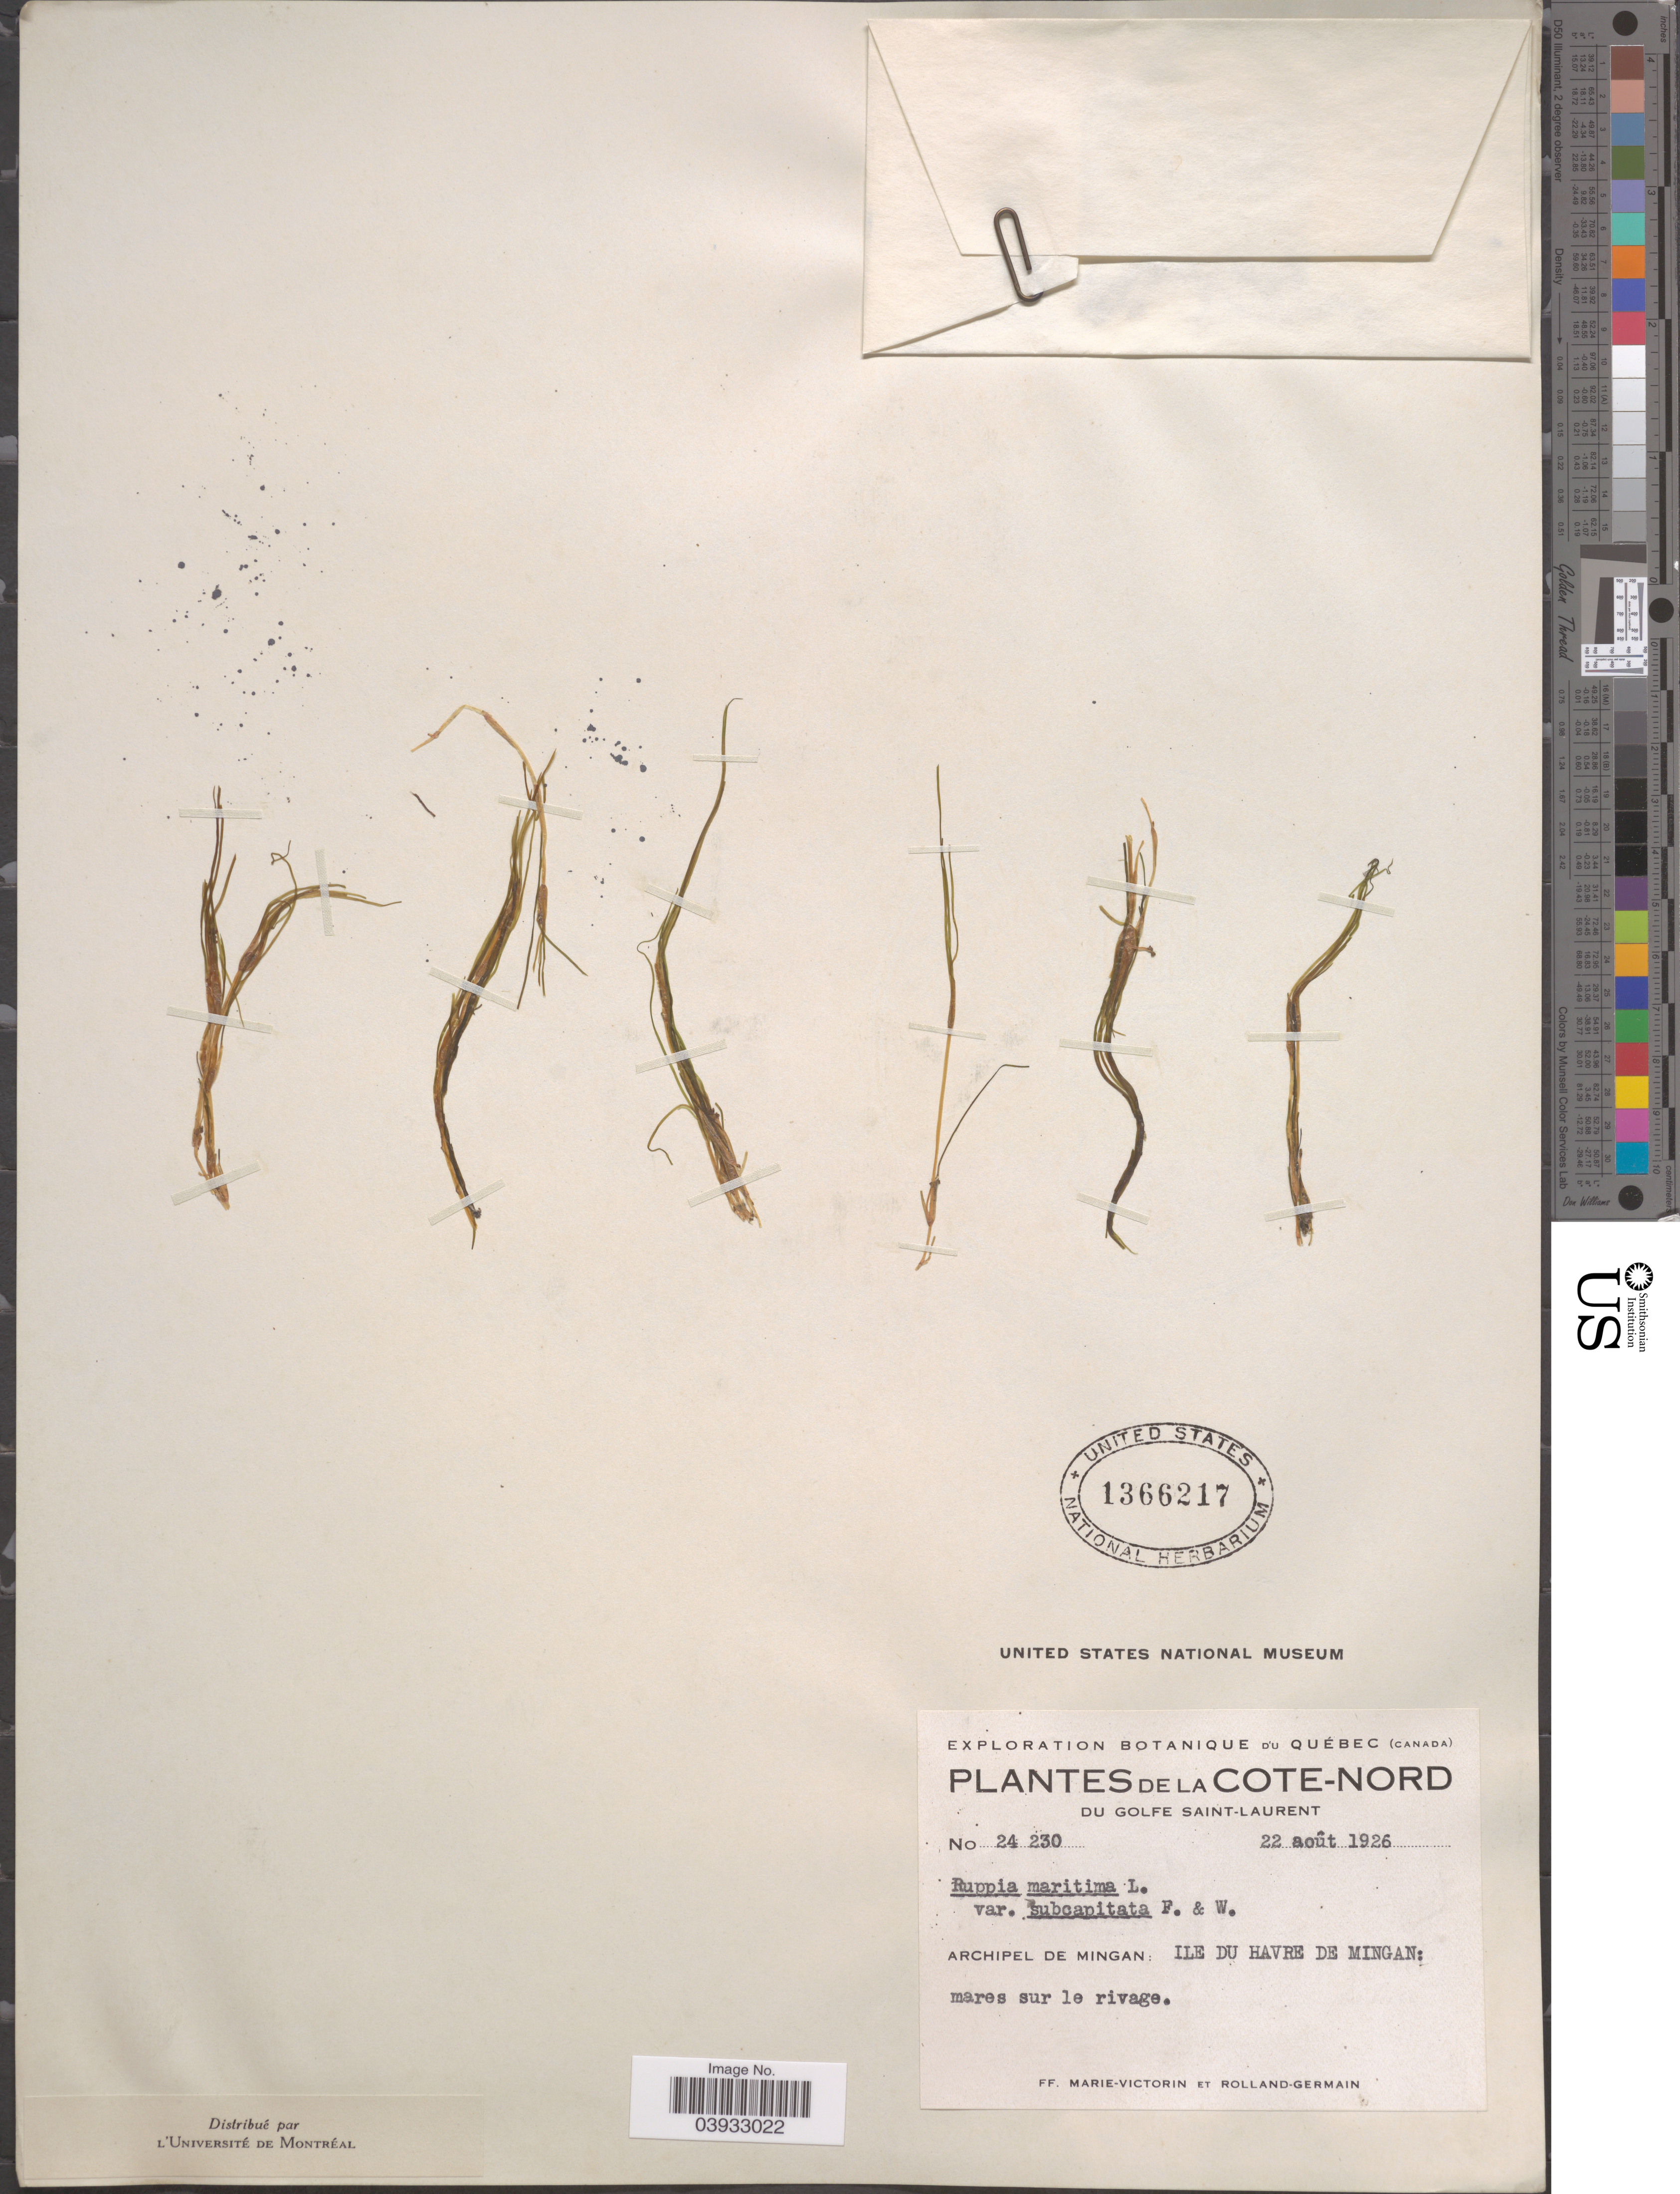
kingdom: Plantae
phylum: Tracheophyta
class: Liliopsida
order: Alismatales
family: Ruppiaceae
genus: Ruppia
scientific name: Ruppia maritima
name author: L.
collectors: F. Marie-Victorin & Rolland-Germain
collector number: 24230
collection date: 1926-08-22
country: Canada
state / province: Quebec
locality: La Cote-Nord du Golfe Saint-Laurent. Archipel de Mingan: Ile du Havre de Mingan.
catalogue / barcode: US 1366217